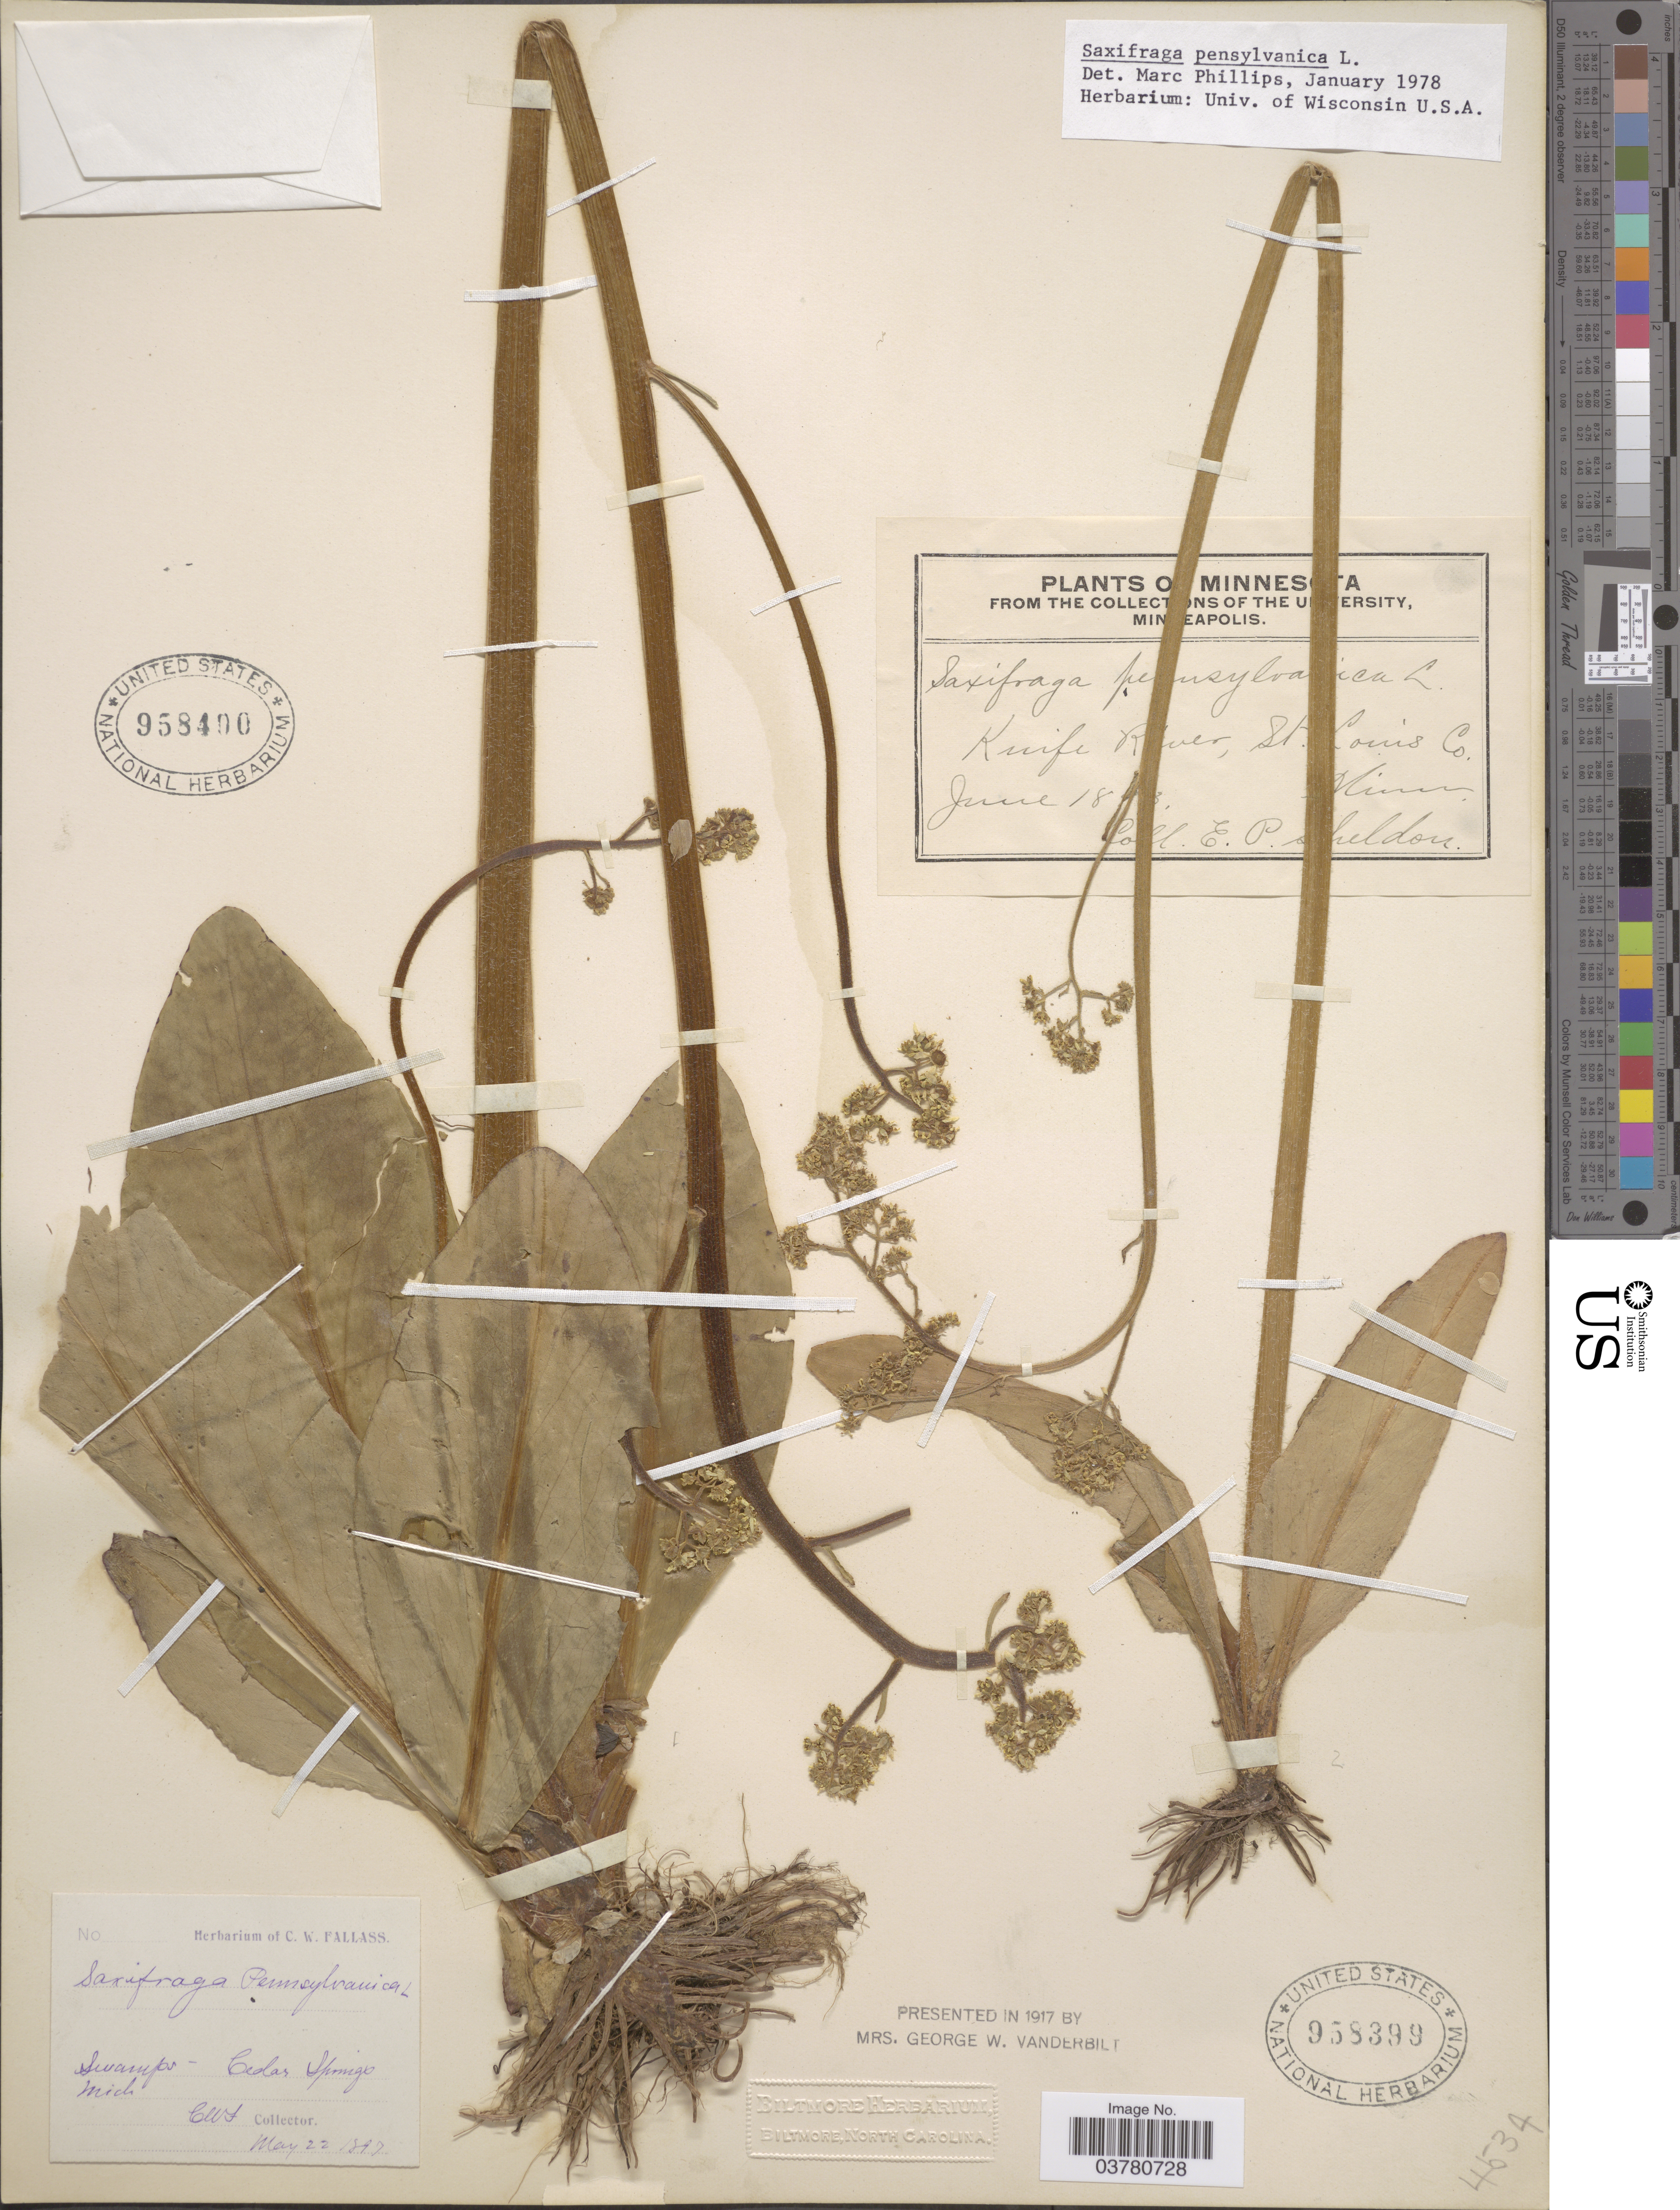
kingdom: Plantae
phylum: Tracheophyta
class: Magnoliopsida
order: Saxifragales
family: Saxifragaceae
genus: Micranthes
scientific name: Micranthes pensylvanica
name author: (L.) Haw.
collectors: E. P. Sheldon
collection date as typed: June 18!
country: United States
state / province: Minnesota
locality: Knife River, St. Louis Co.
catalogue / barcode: US 958400-2